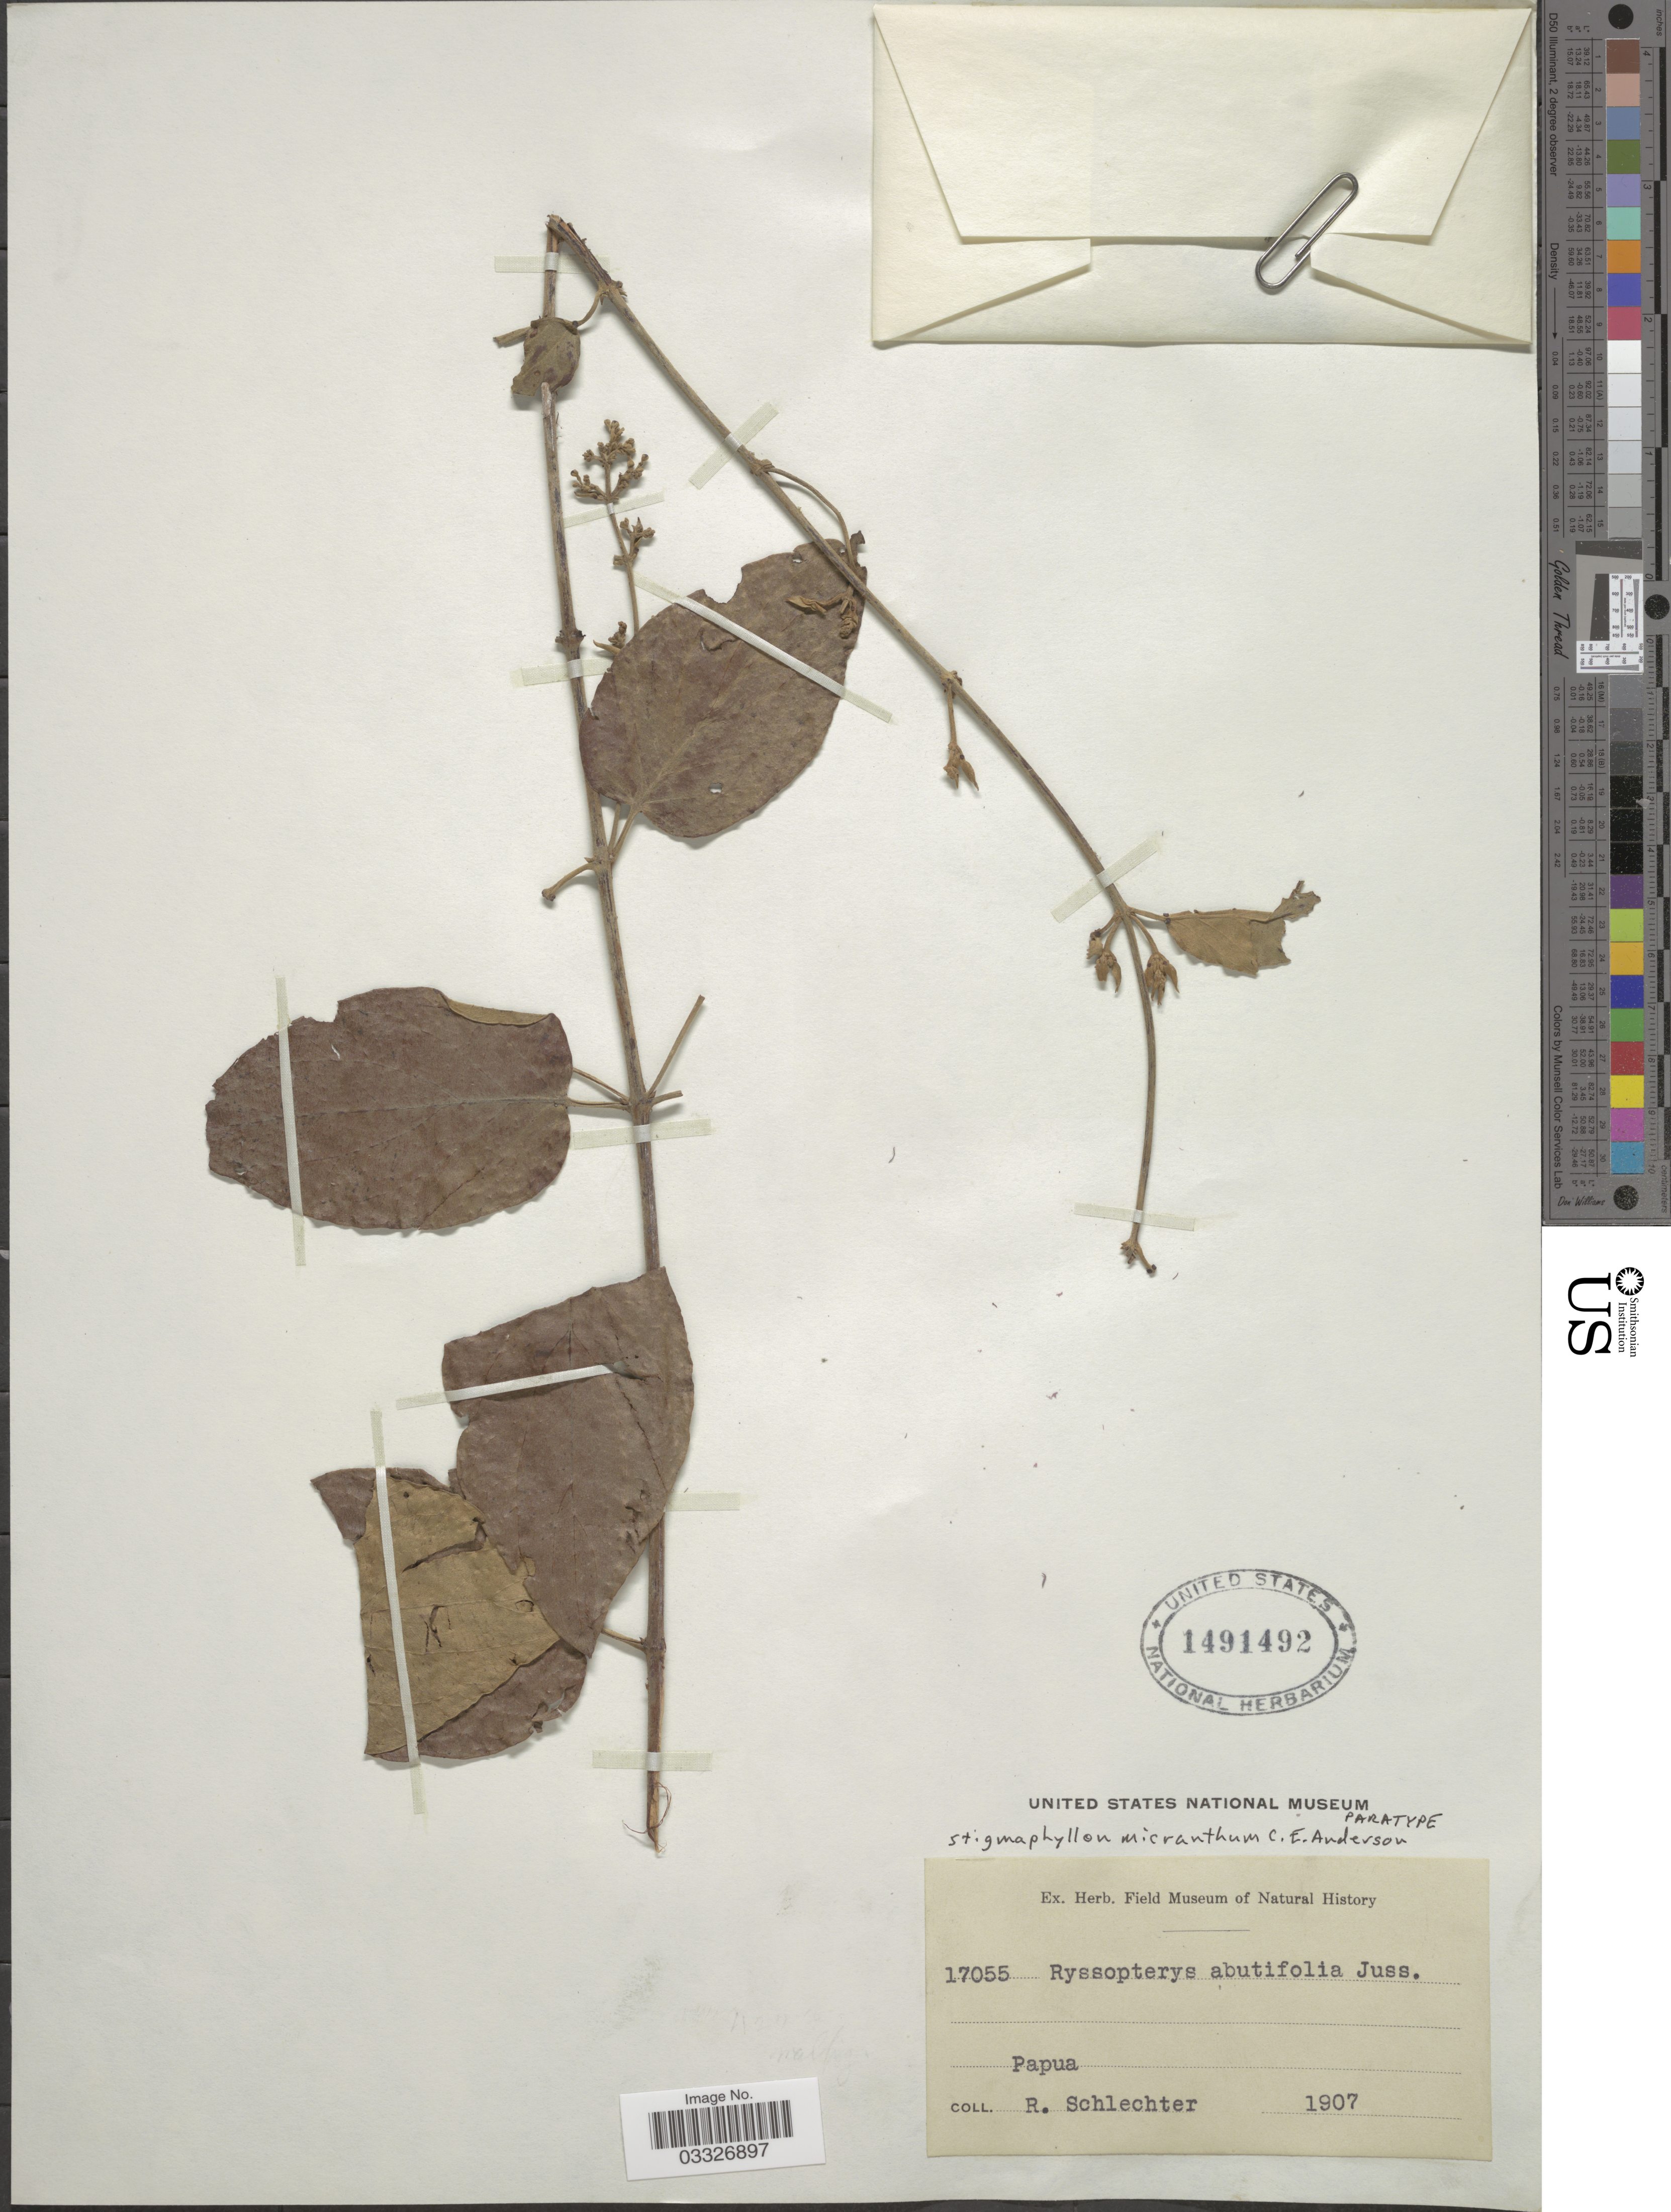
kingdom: Plantae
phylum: Tracheophyta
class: Magnoliopsida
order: Malpighiales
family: Malpighiaceae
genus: Stigmaphyllon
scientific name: Stigmaphyllon micranthum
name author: C.E. Anderson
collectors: F. R. R. Schlechter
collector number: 17055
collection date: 1907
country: Papua New Guinea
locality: Papua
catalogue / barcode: US 1491492